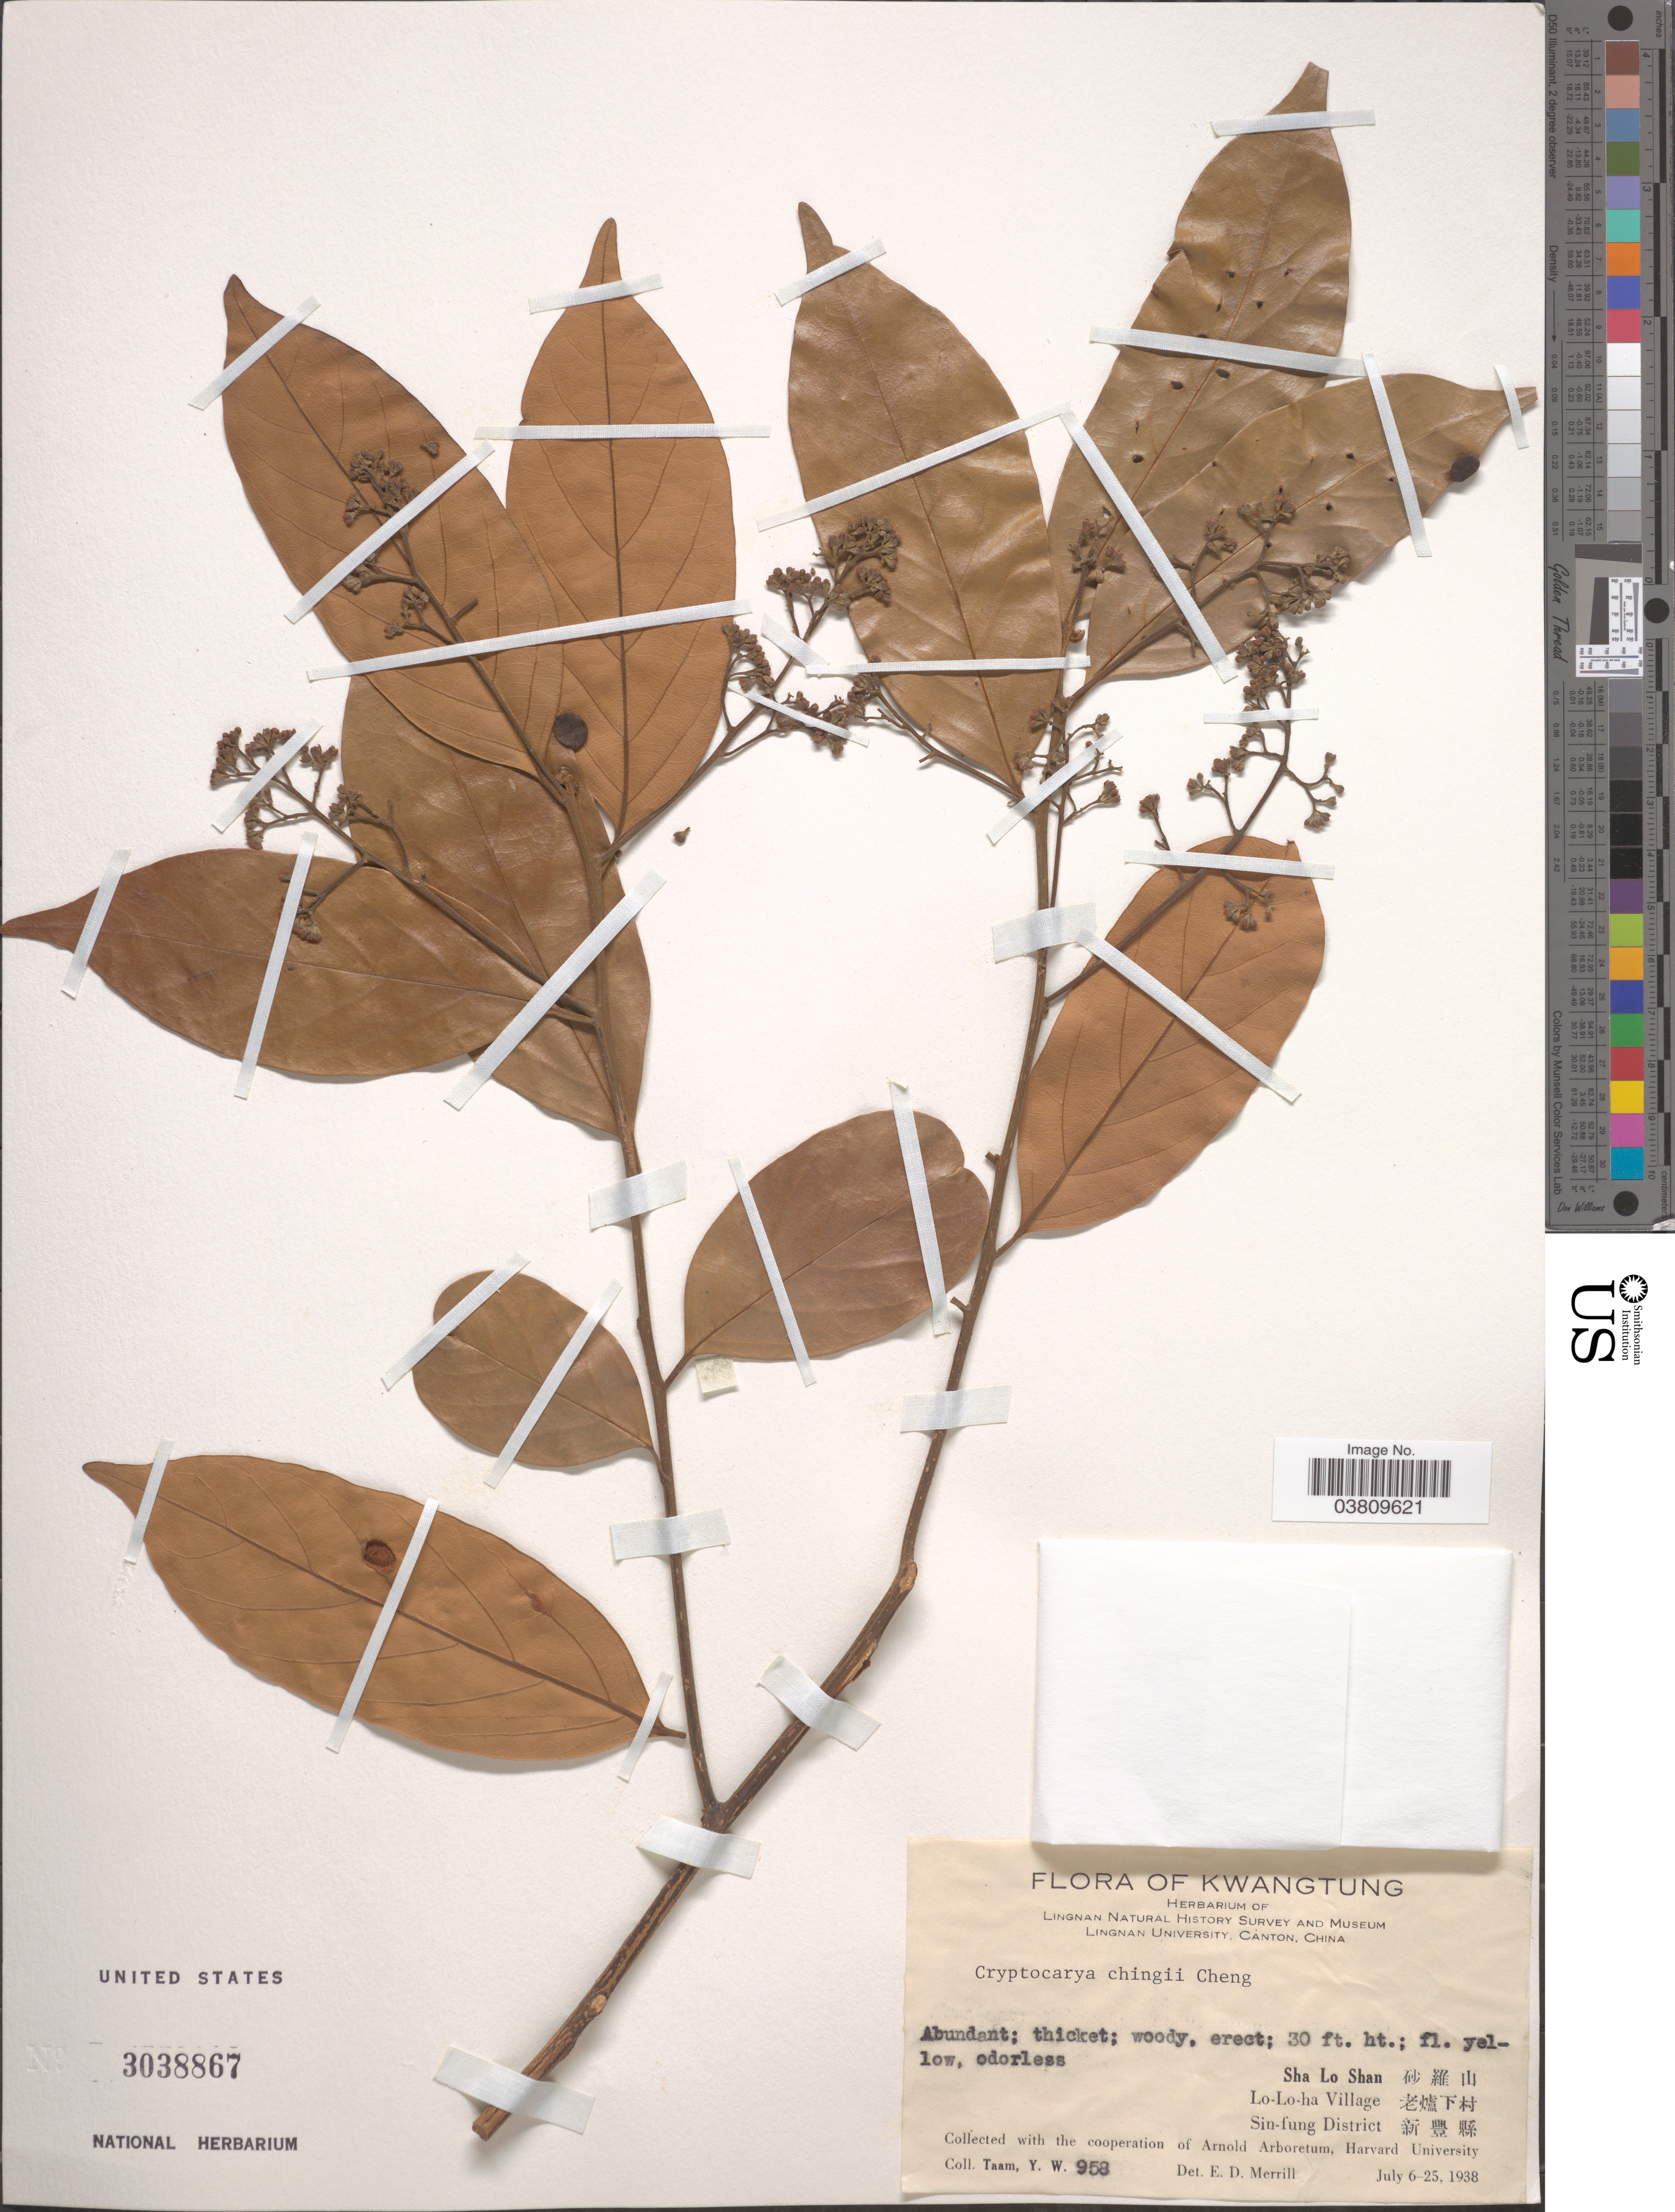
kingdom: Plantae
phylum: Tracheophyta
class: Magnoliopsida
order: Laurales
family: Lauraceae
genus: Cryptocarya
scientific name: Cryptocarya chingii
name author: W.C. Cheng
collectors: Y. W. Taam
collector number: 958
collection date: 1938-07-06/1938-07-25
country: China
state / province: Guangdong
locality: Kwangtung. Thicket. Sha Lo Shan X. Lo-Lo-ha Village X. Sin-fung District X.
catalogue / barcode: US 3038867